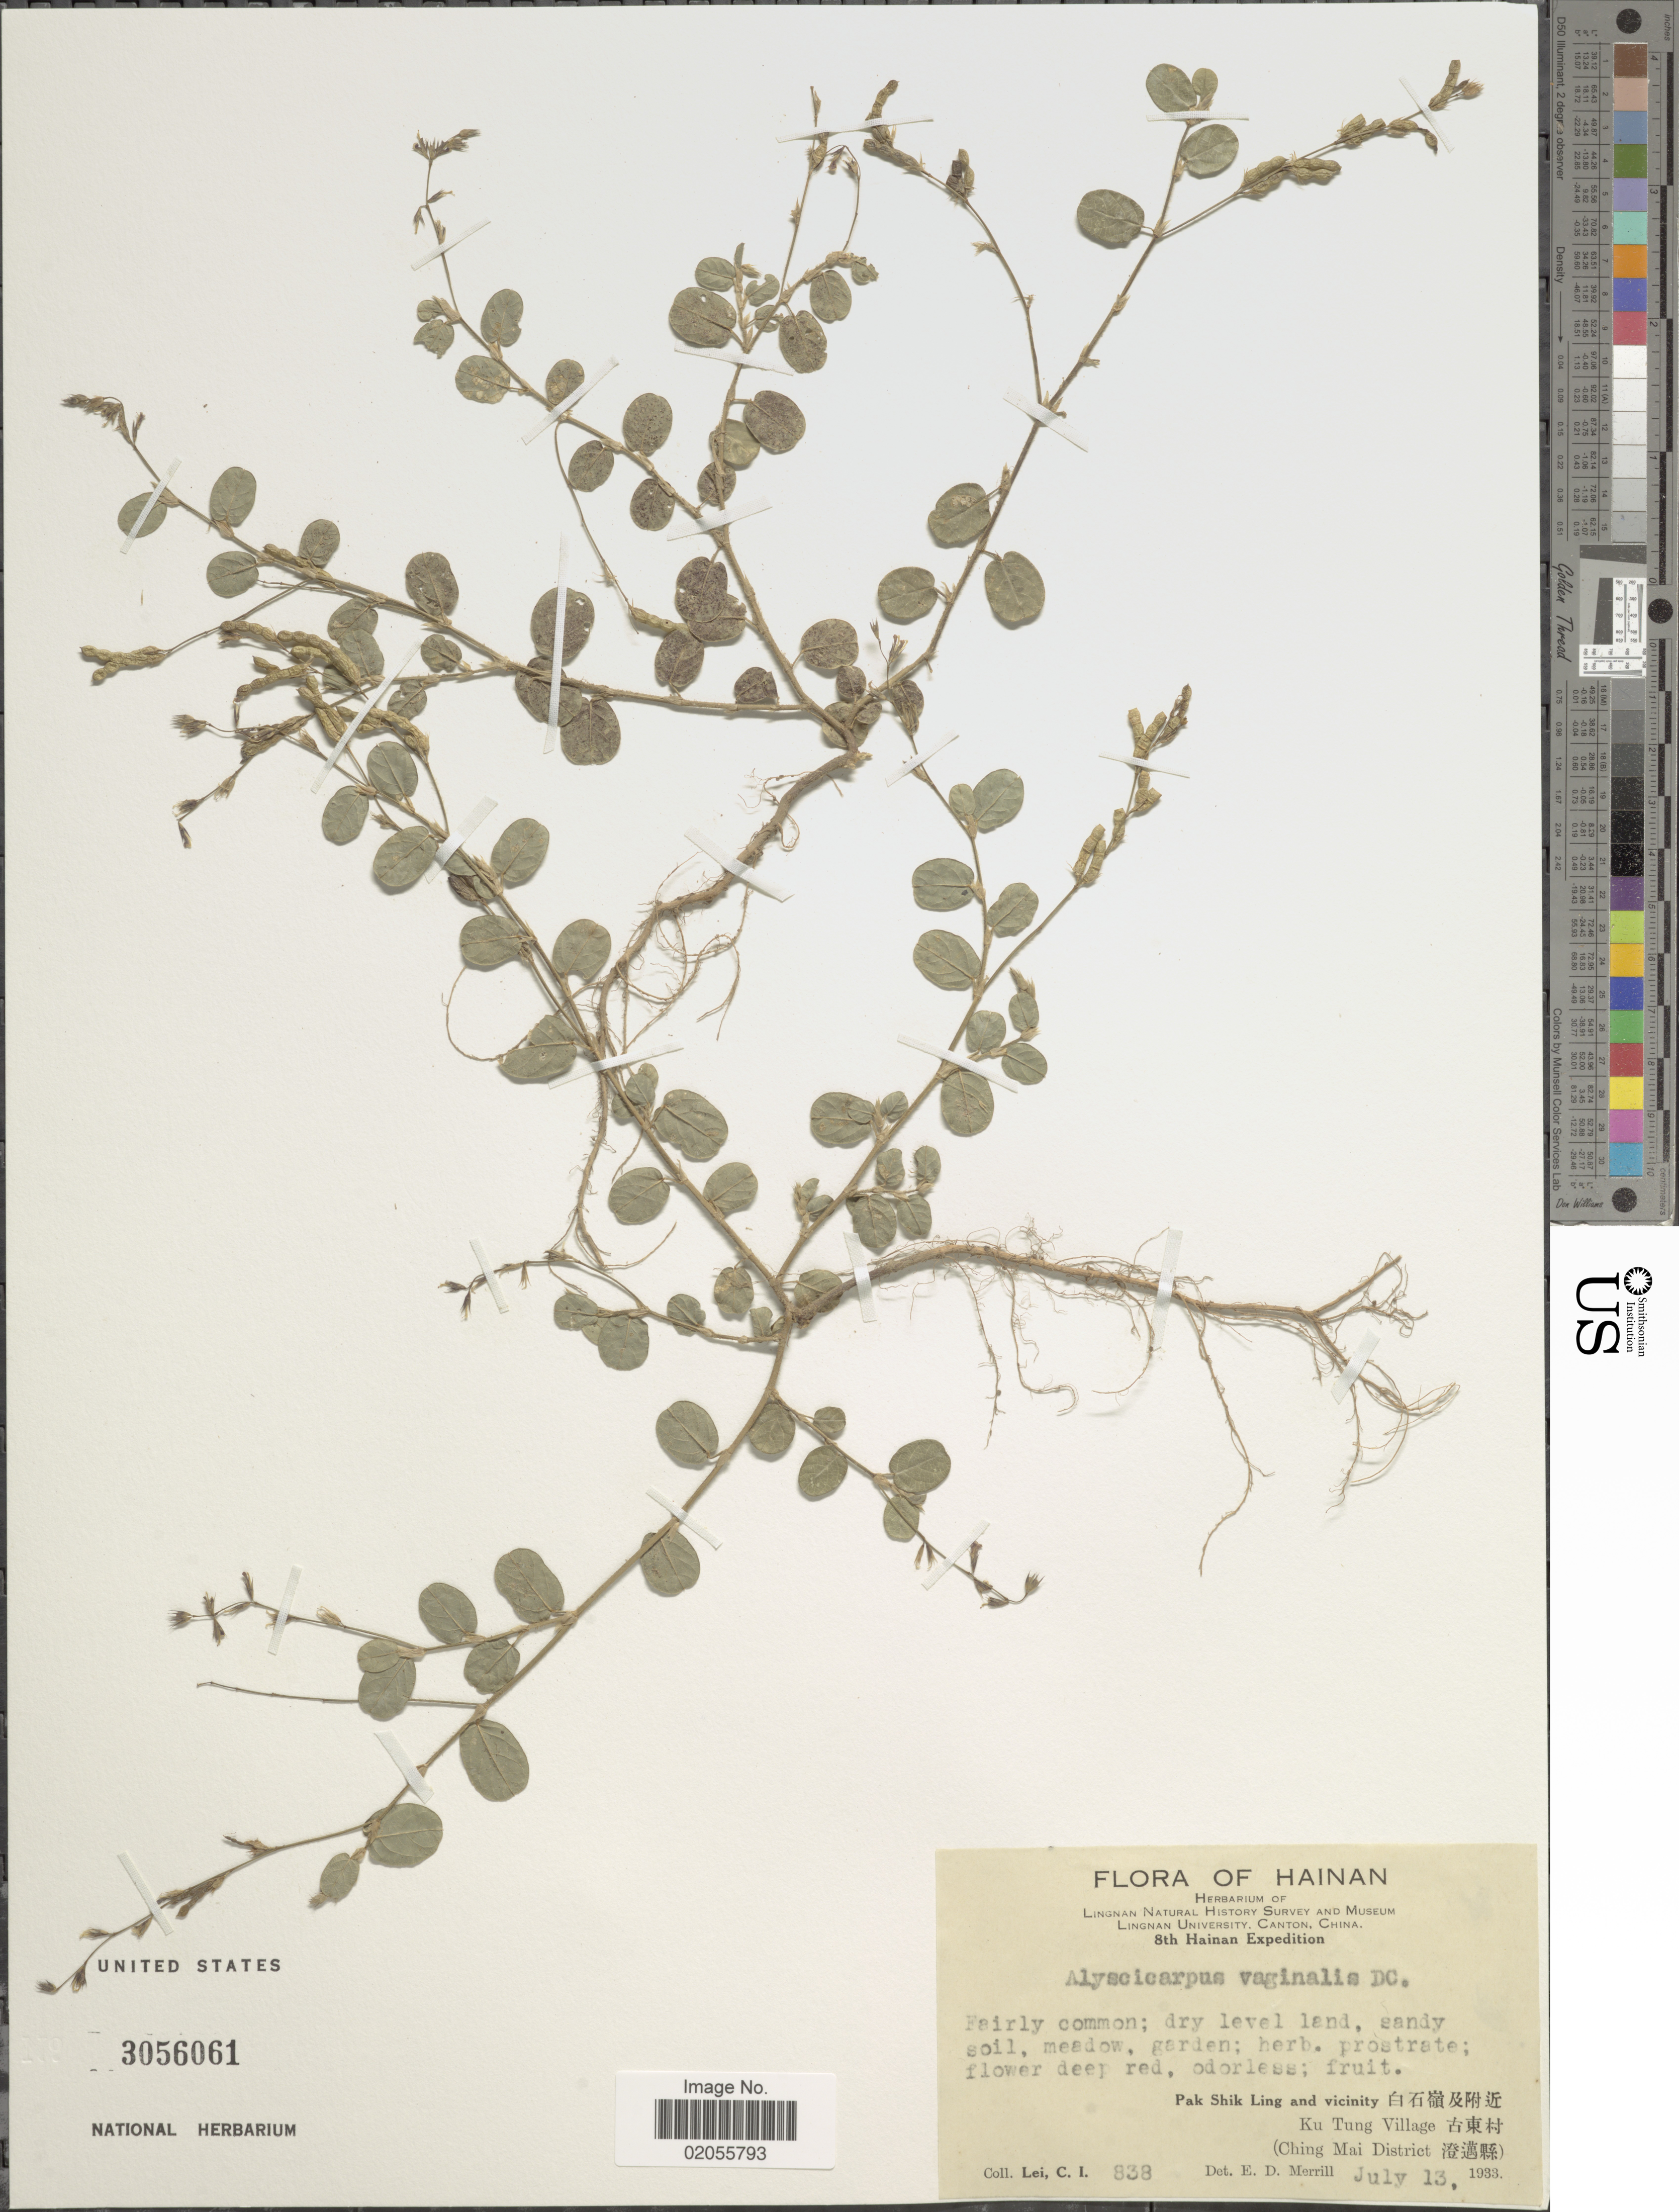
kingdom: Plantae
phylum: Tracheophyta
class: Magnoliopsida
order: Fabales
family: Fabaceae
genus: Alysicarpus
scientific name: Alysicarpus vaginalis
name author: (L.) DC.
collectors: C. I. Lei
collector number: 838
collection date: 1933-07-13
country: China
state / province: Hainan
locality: Pak Shik Ling and vicinity. Ku Tung Village (Ching Mai District)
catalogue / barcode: US 3056061